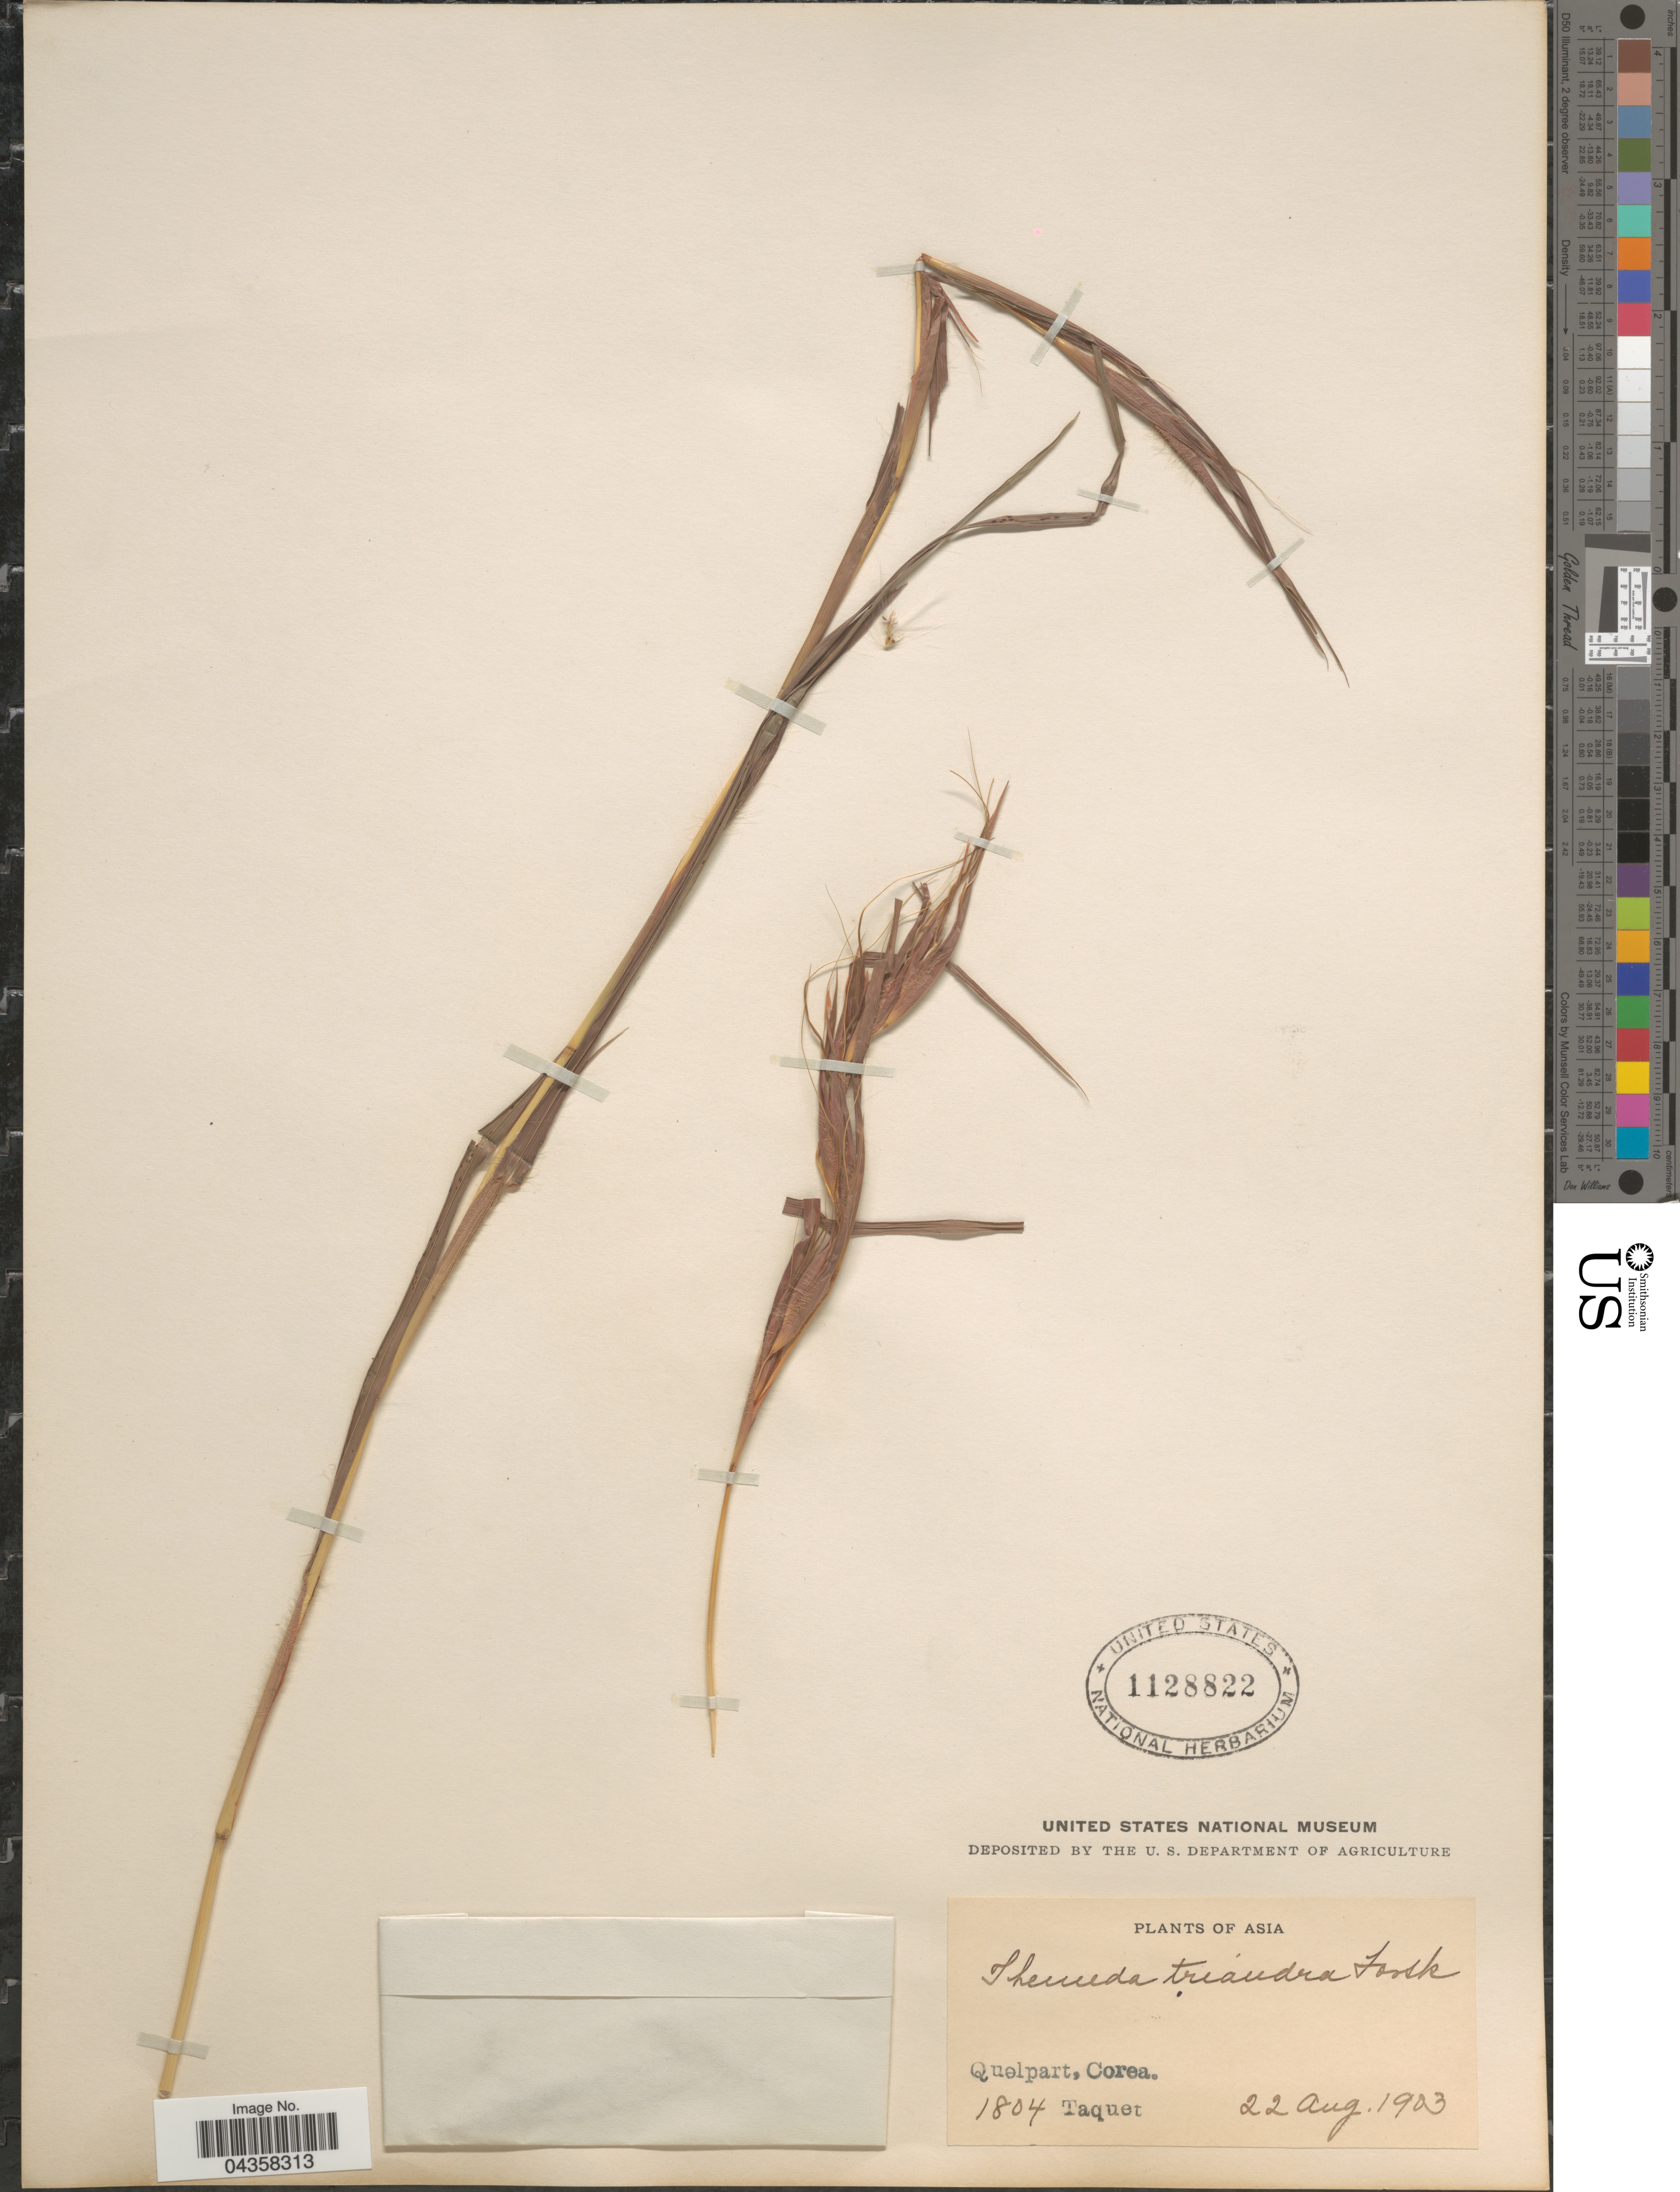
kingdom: Plantae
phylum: Tracheophyta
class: Liliopsida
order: Poales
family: Poaceae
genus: Themeda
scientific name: Themeda triandra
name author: Forssk.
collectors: Taquet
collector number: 1804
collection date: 1903-08-22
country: South Korea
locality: Quelpart, Corea.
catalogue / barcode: US 1128822